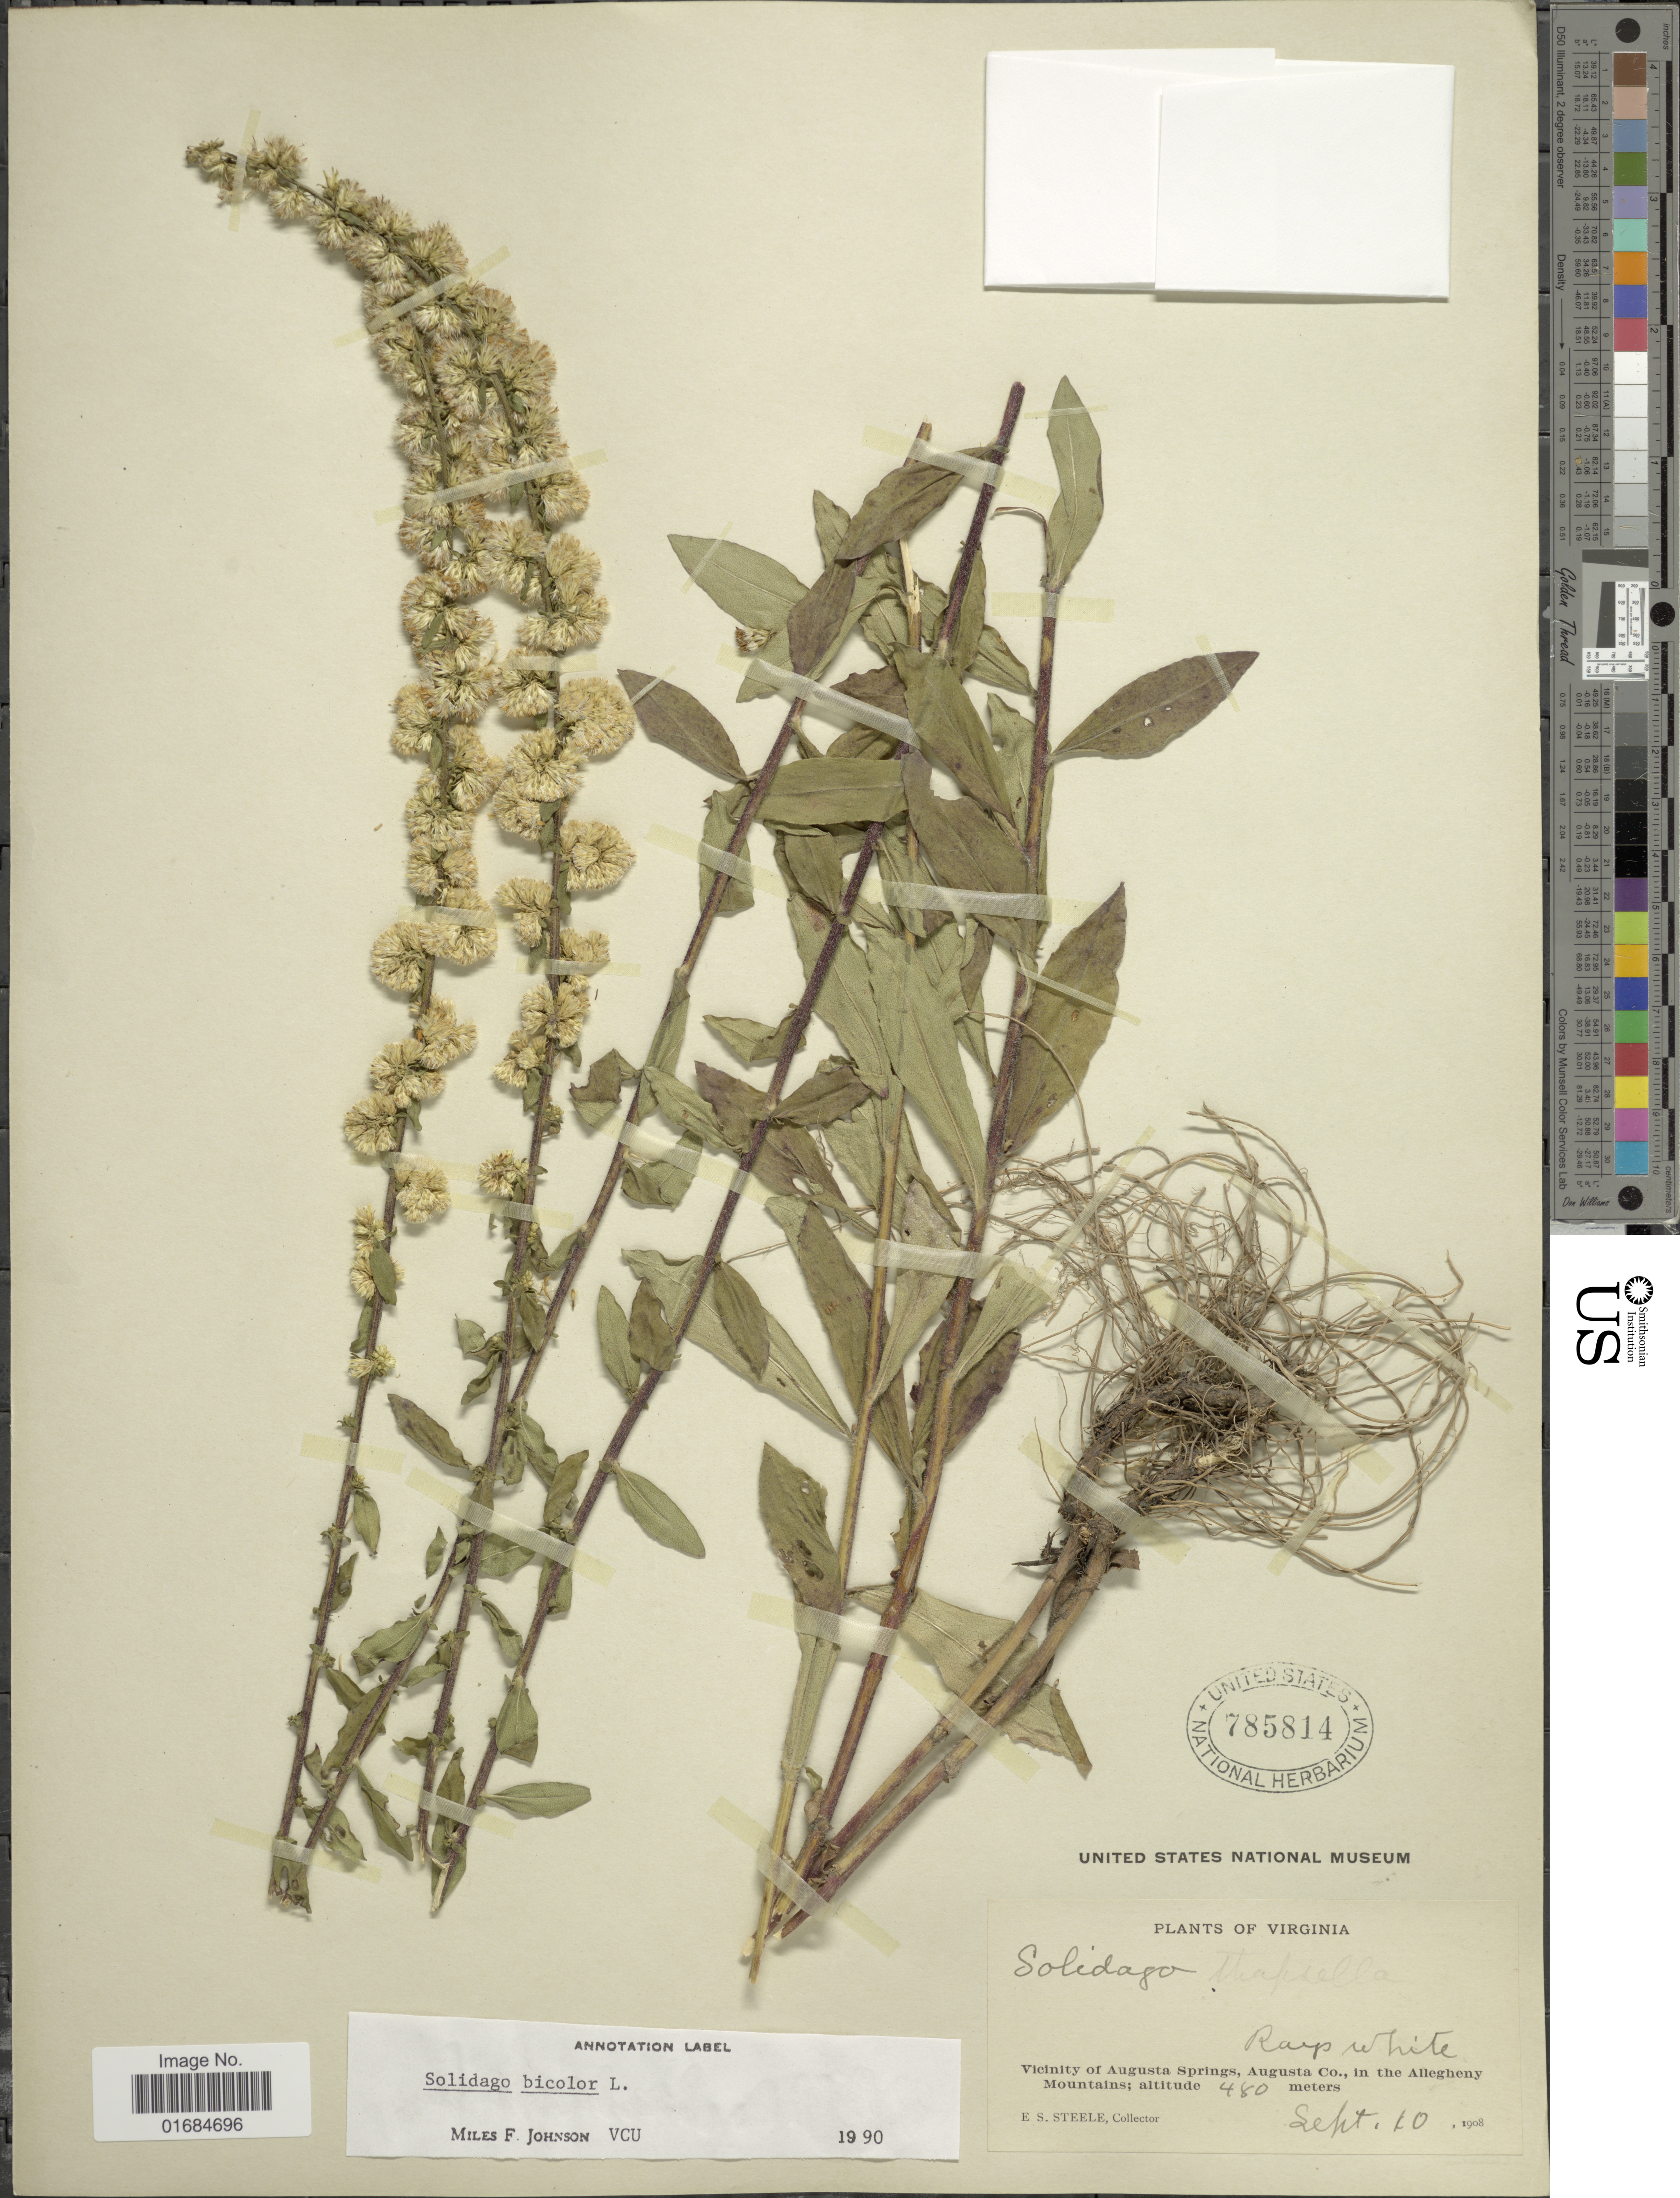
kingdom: Plantae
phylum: Tracheophyta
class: Magnoliopsida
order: Asterales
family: Asteraceae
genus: Solidago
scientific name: Solidago bicolor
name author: L.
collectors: E. Steele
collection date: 1908-09-10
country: United States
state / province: Virginia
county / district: Augusta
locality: Vicinity of Augusta Springs, Augusta Co., in the Allegheny Mountains.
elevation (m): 480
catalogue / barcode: US 785814